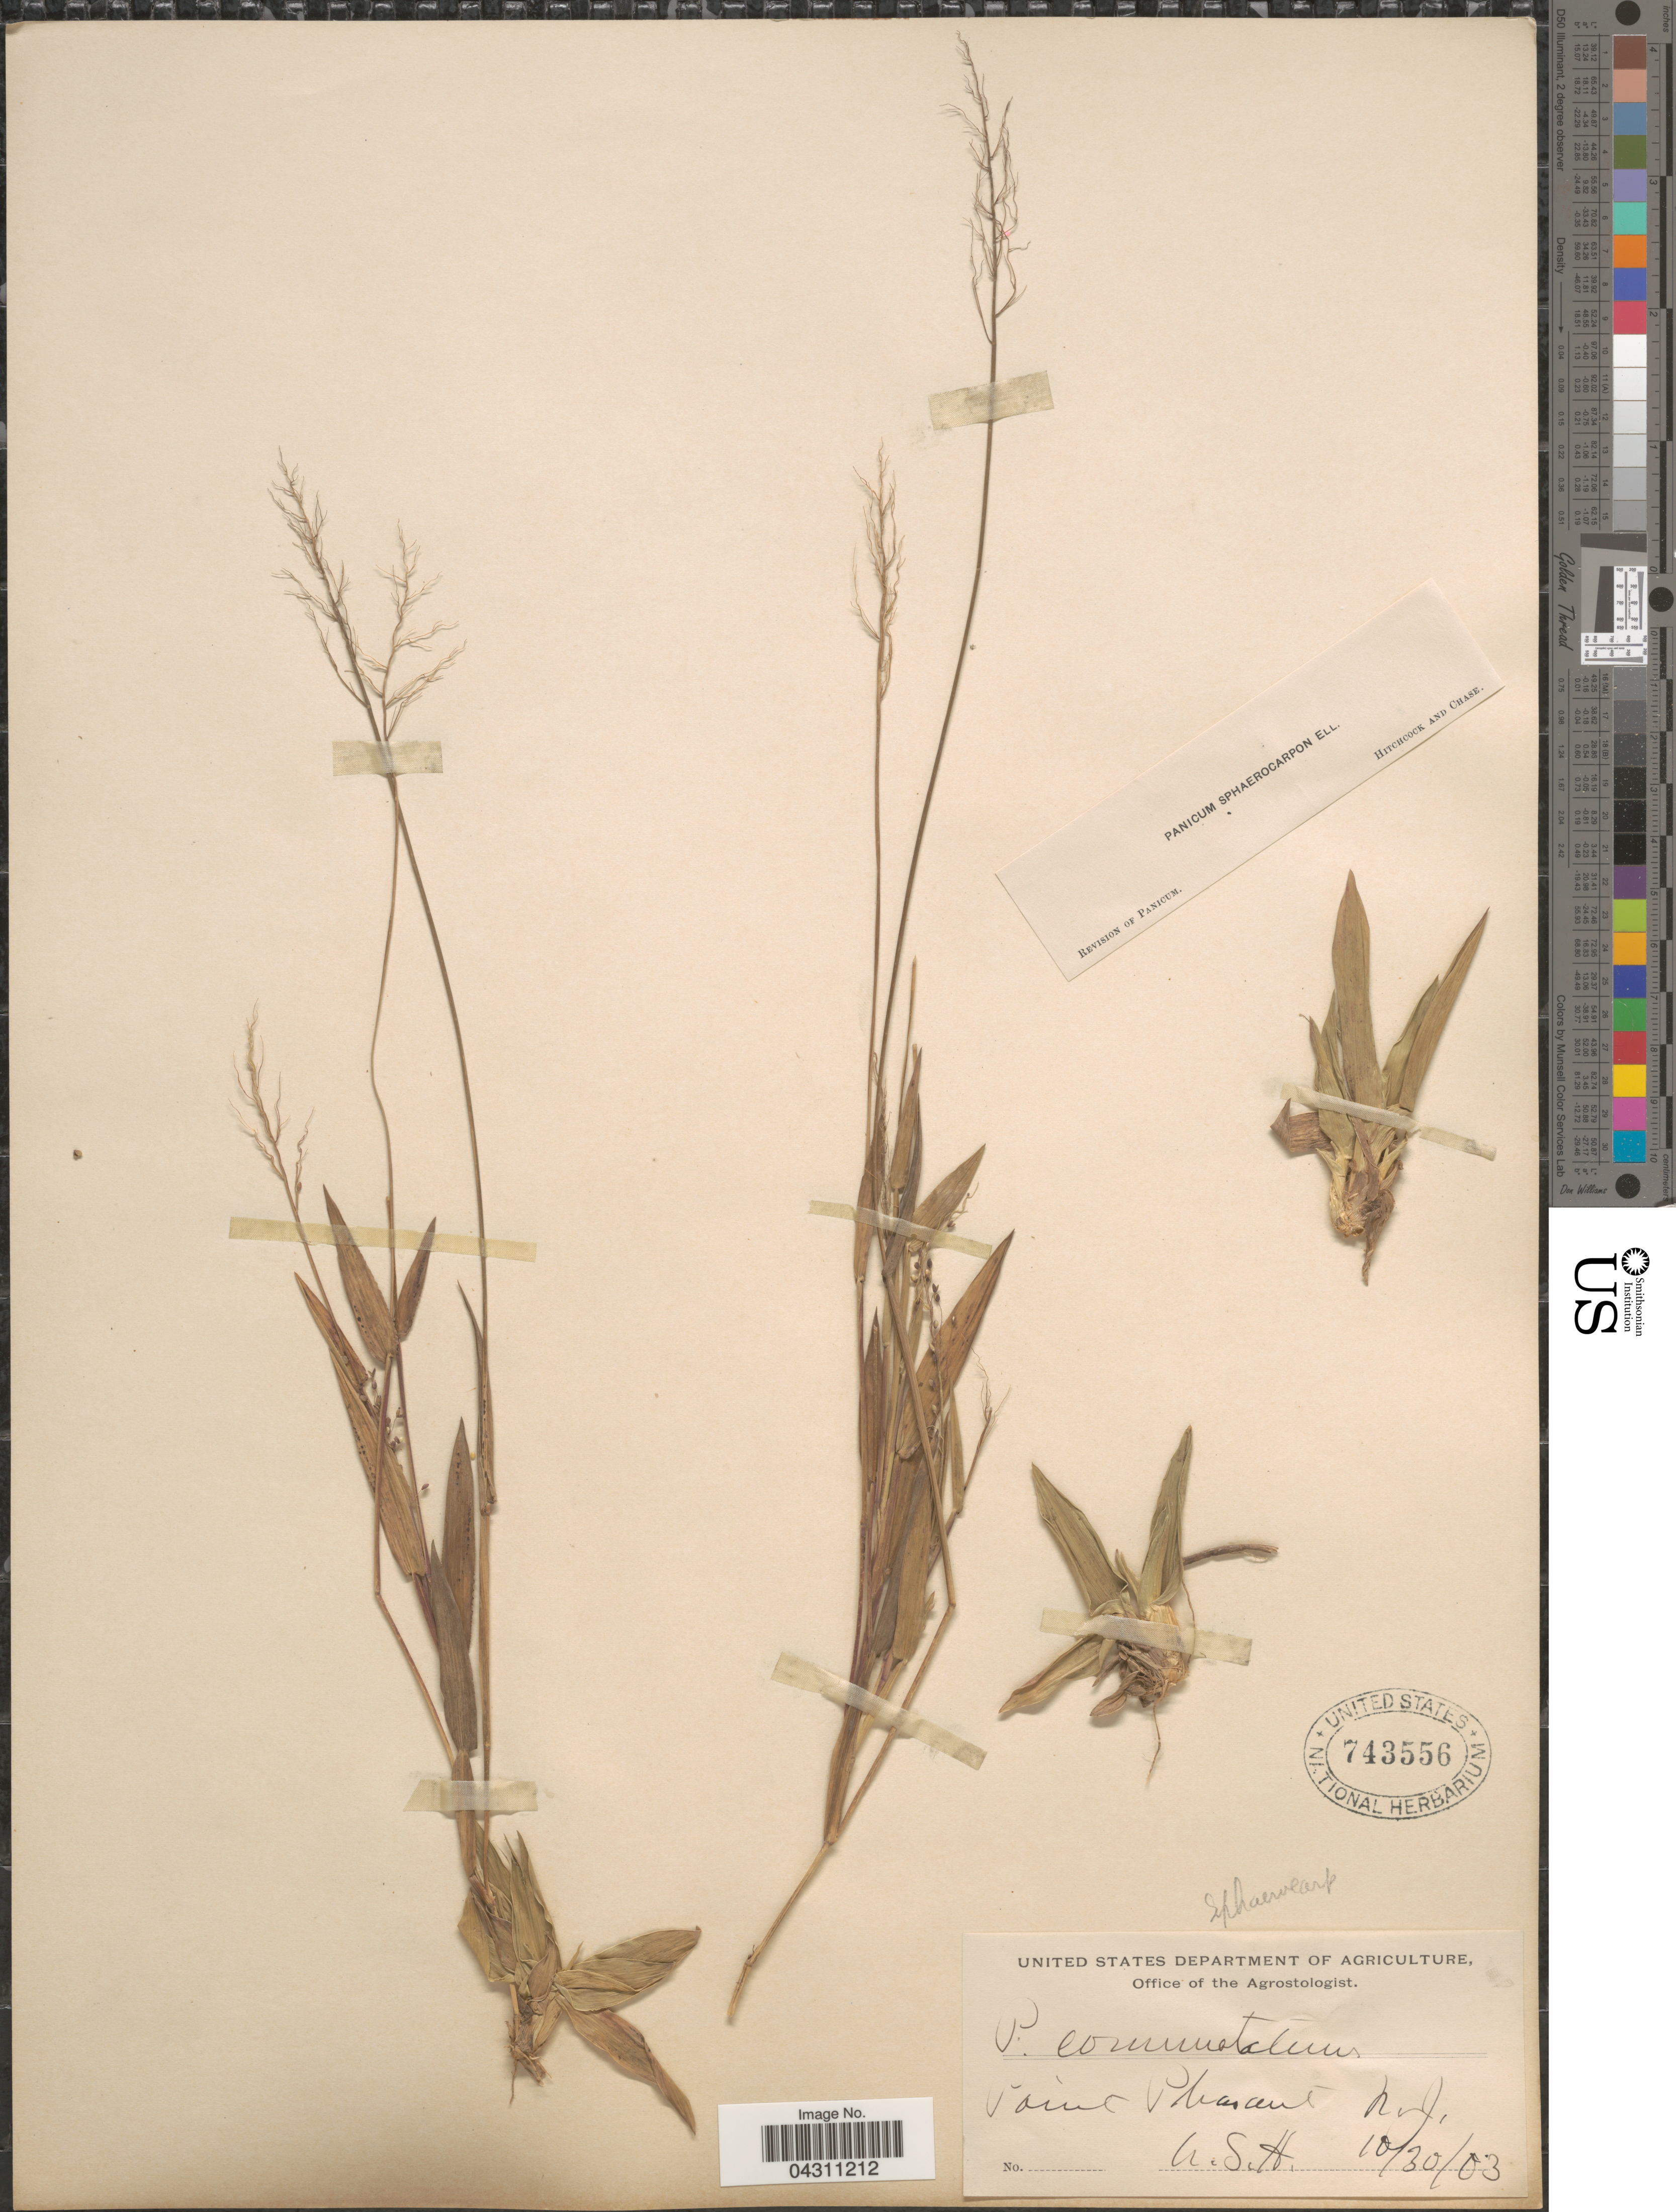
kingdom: Plantae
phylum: Tracheophyta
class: Liliopsida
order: Poales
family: Poaceae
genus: Dichanthelium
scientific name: Dichanthelium sphaerocarpon var. sphaerocarpon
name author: (Elliott) Gould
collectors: A. H.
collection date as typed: Transcribed d/m/y: 30/10/3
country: United States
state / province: New Jersey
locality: Point Pleasant.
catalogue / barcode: US 743556